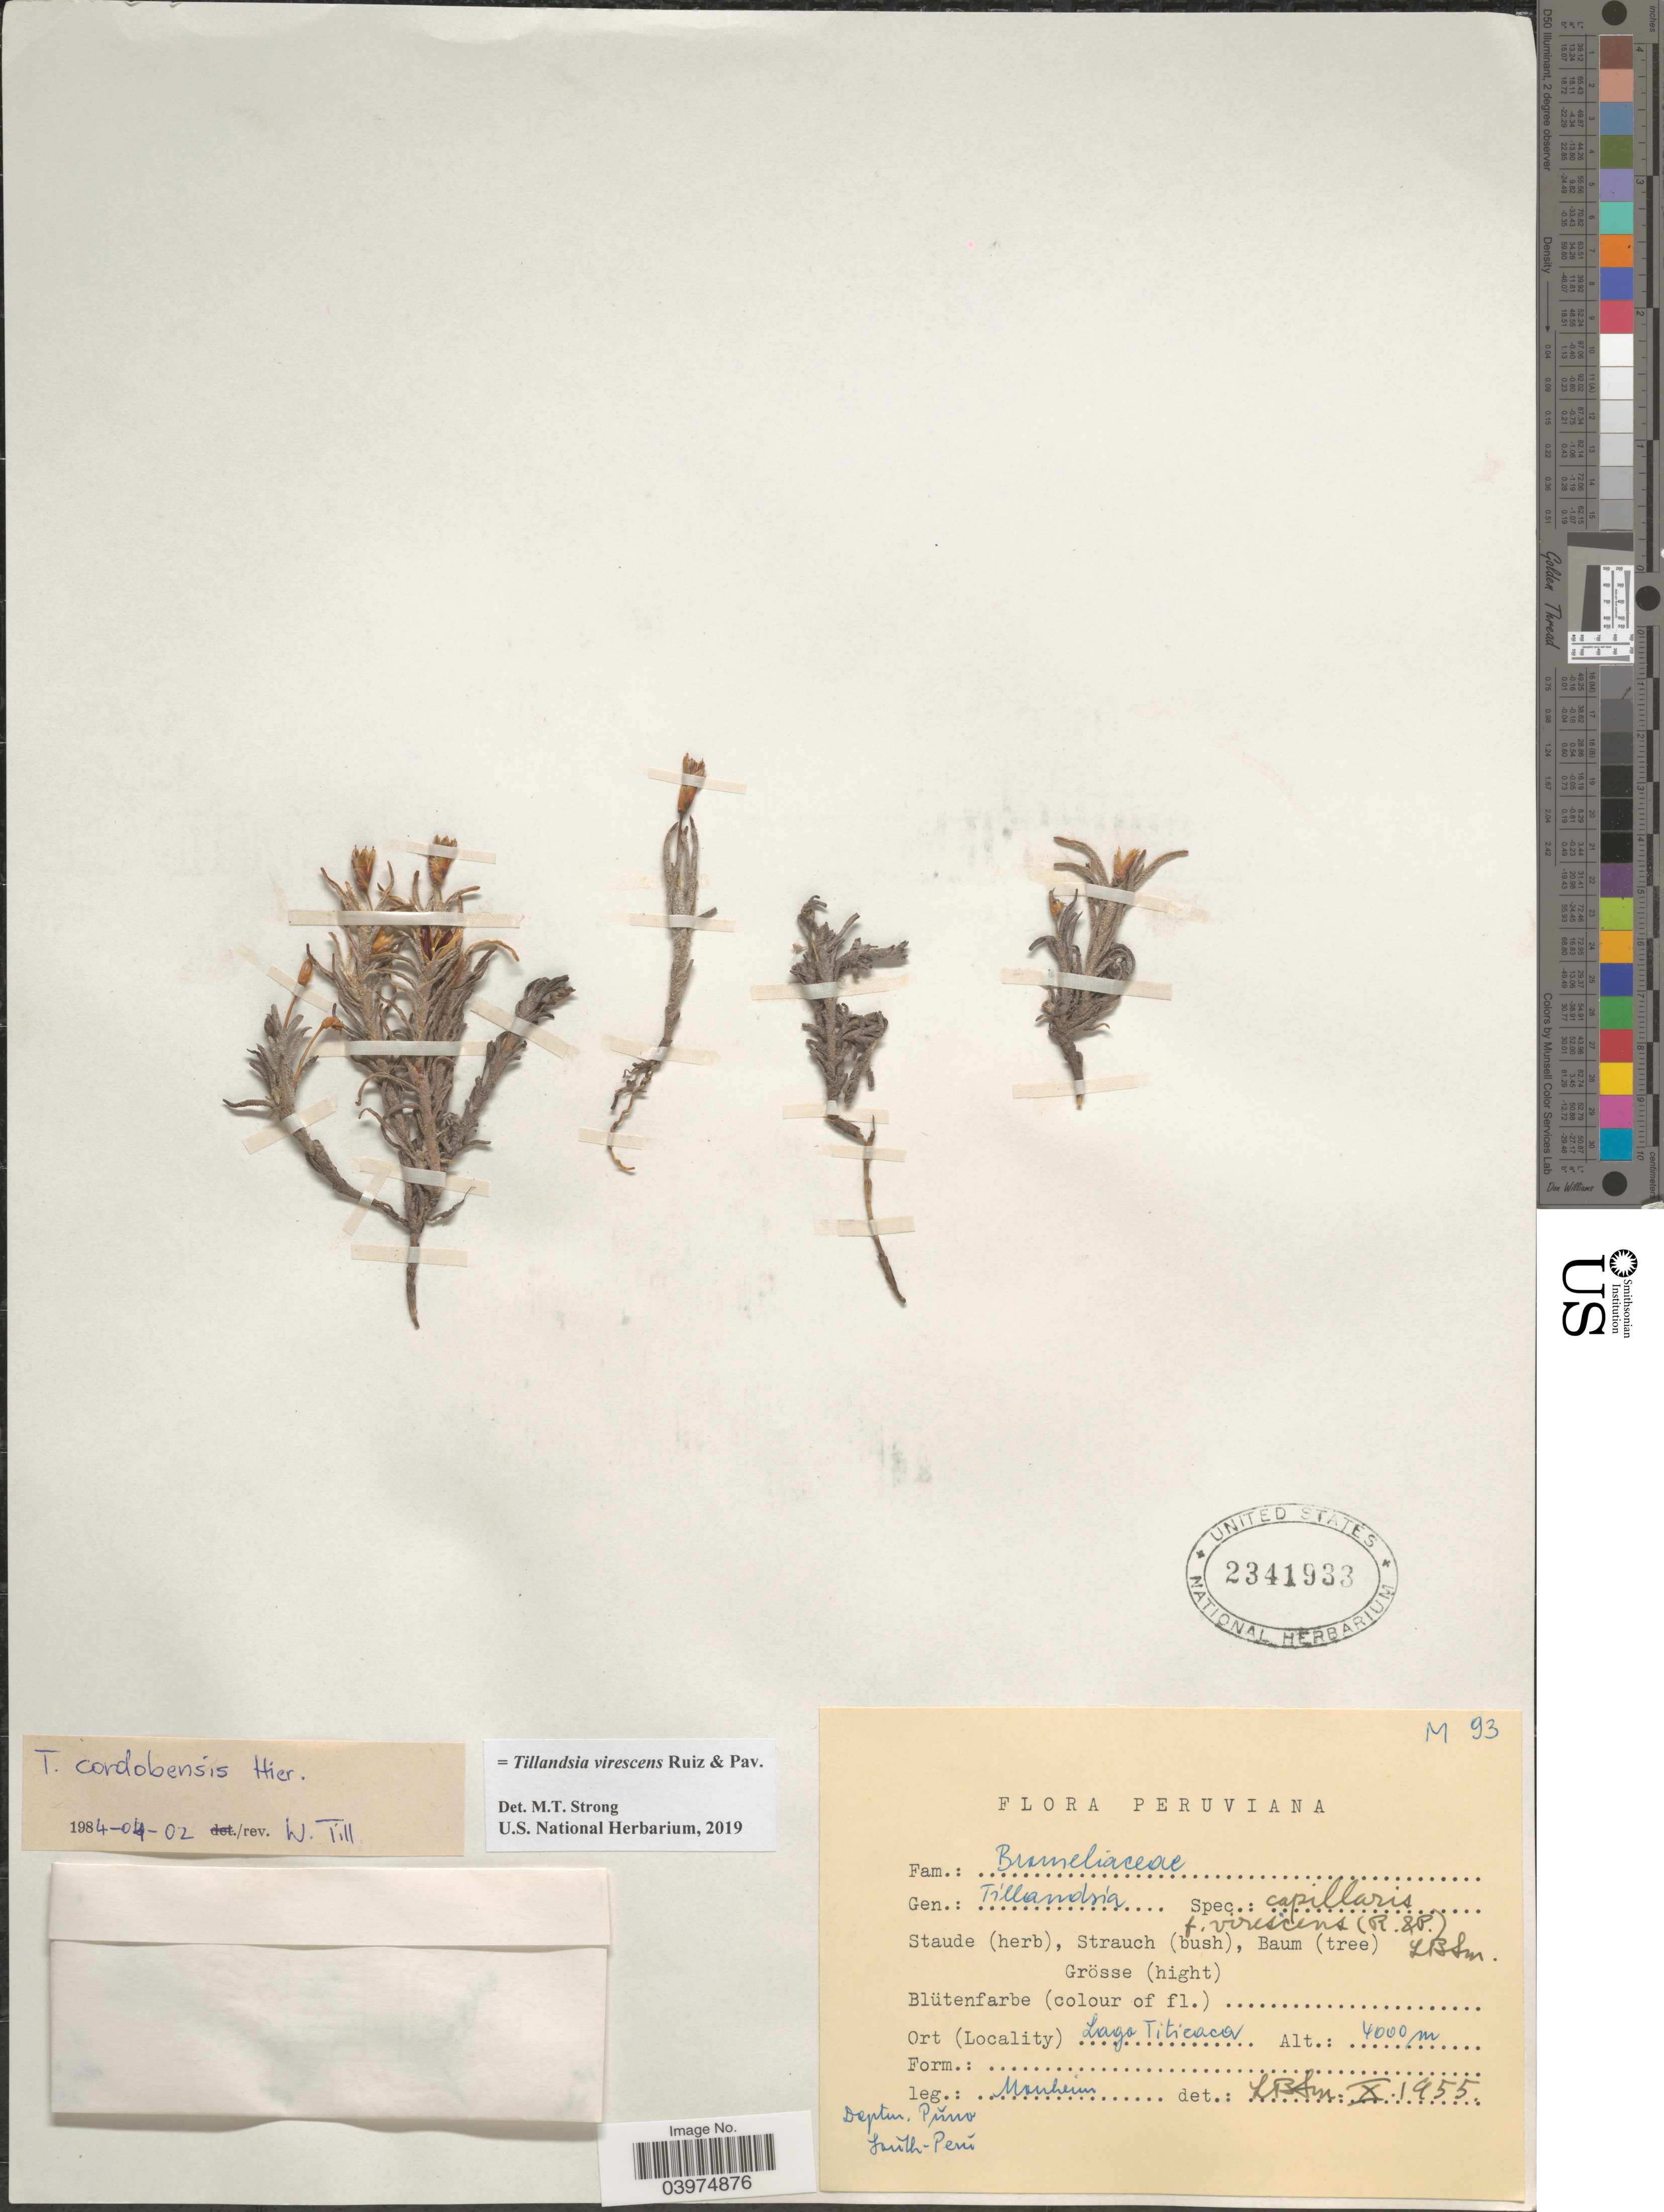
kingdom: Plantae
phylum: Tracheophyta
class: Liliopsida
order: Poales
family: Bromeliaceae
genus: Tillandsia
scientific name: Tillandsia virescens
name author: Ruiz & Pav.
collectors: Manheim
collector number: M93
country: Peru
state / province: Puno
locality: Lago Titicaca. Depto. Puno. South-Perú.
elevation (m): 4000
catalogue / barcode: US 2341933